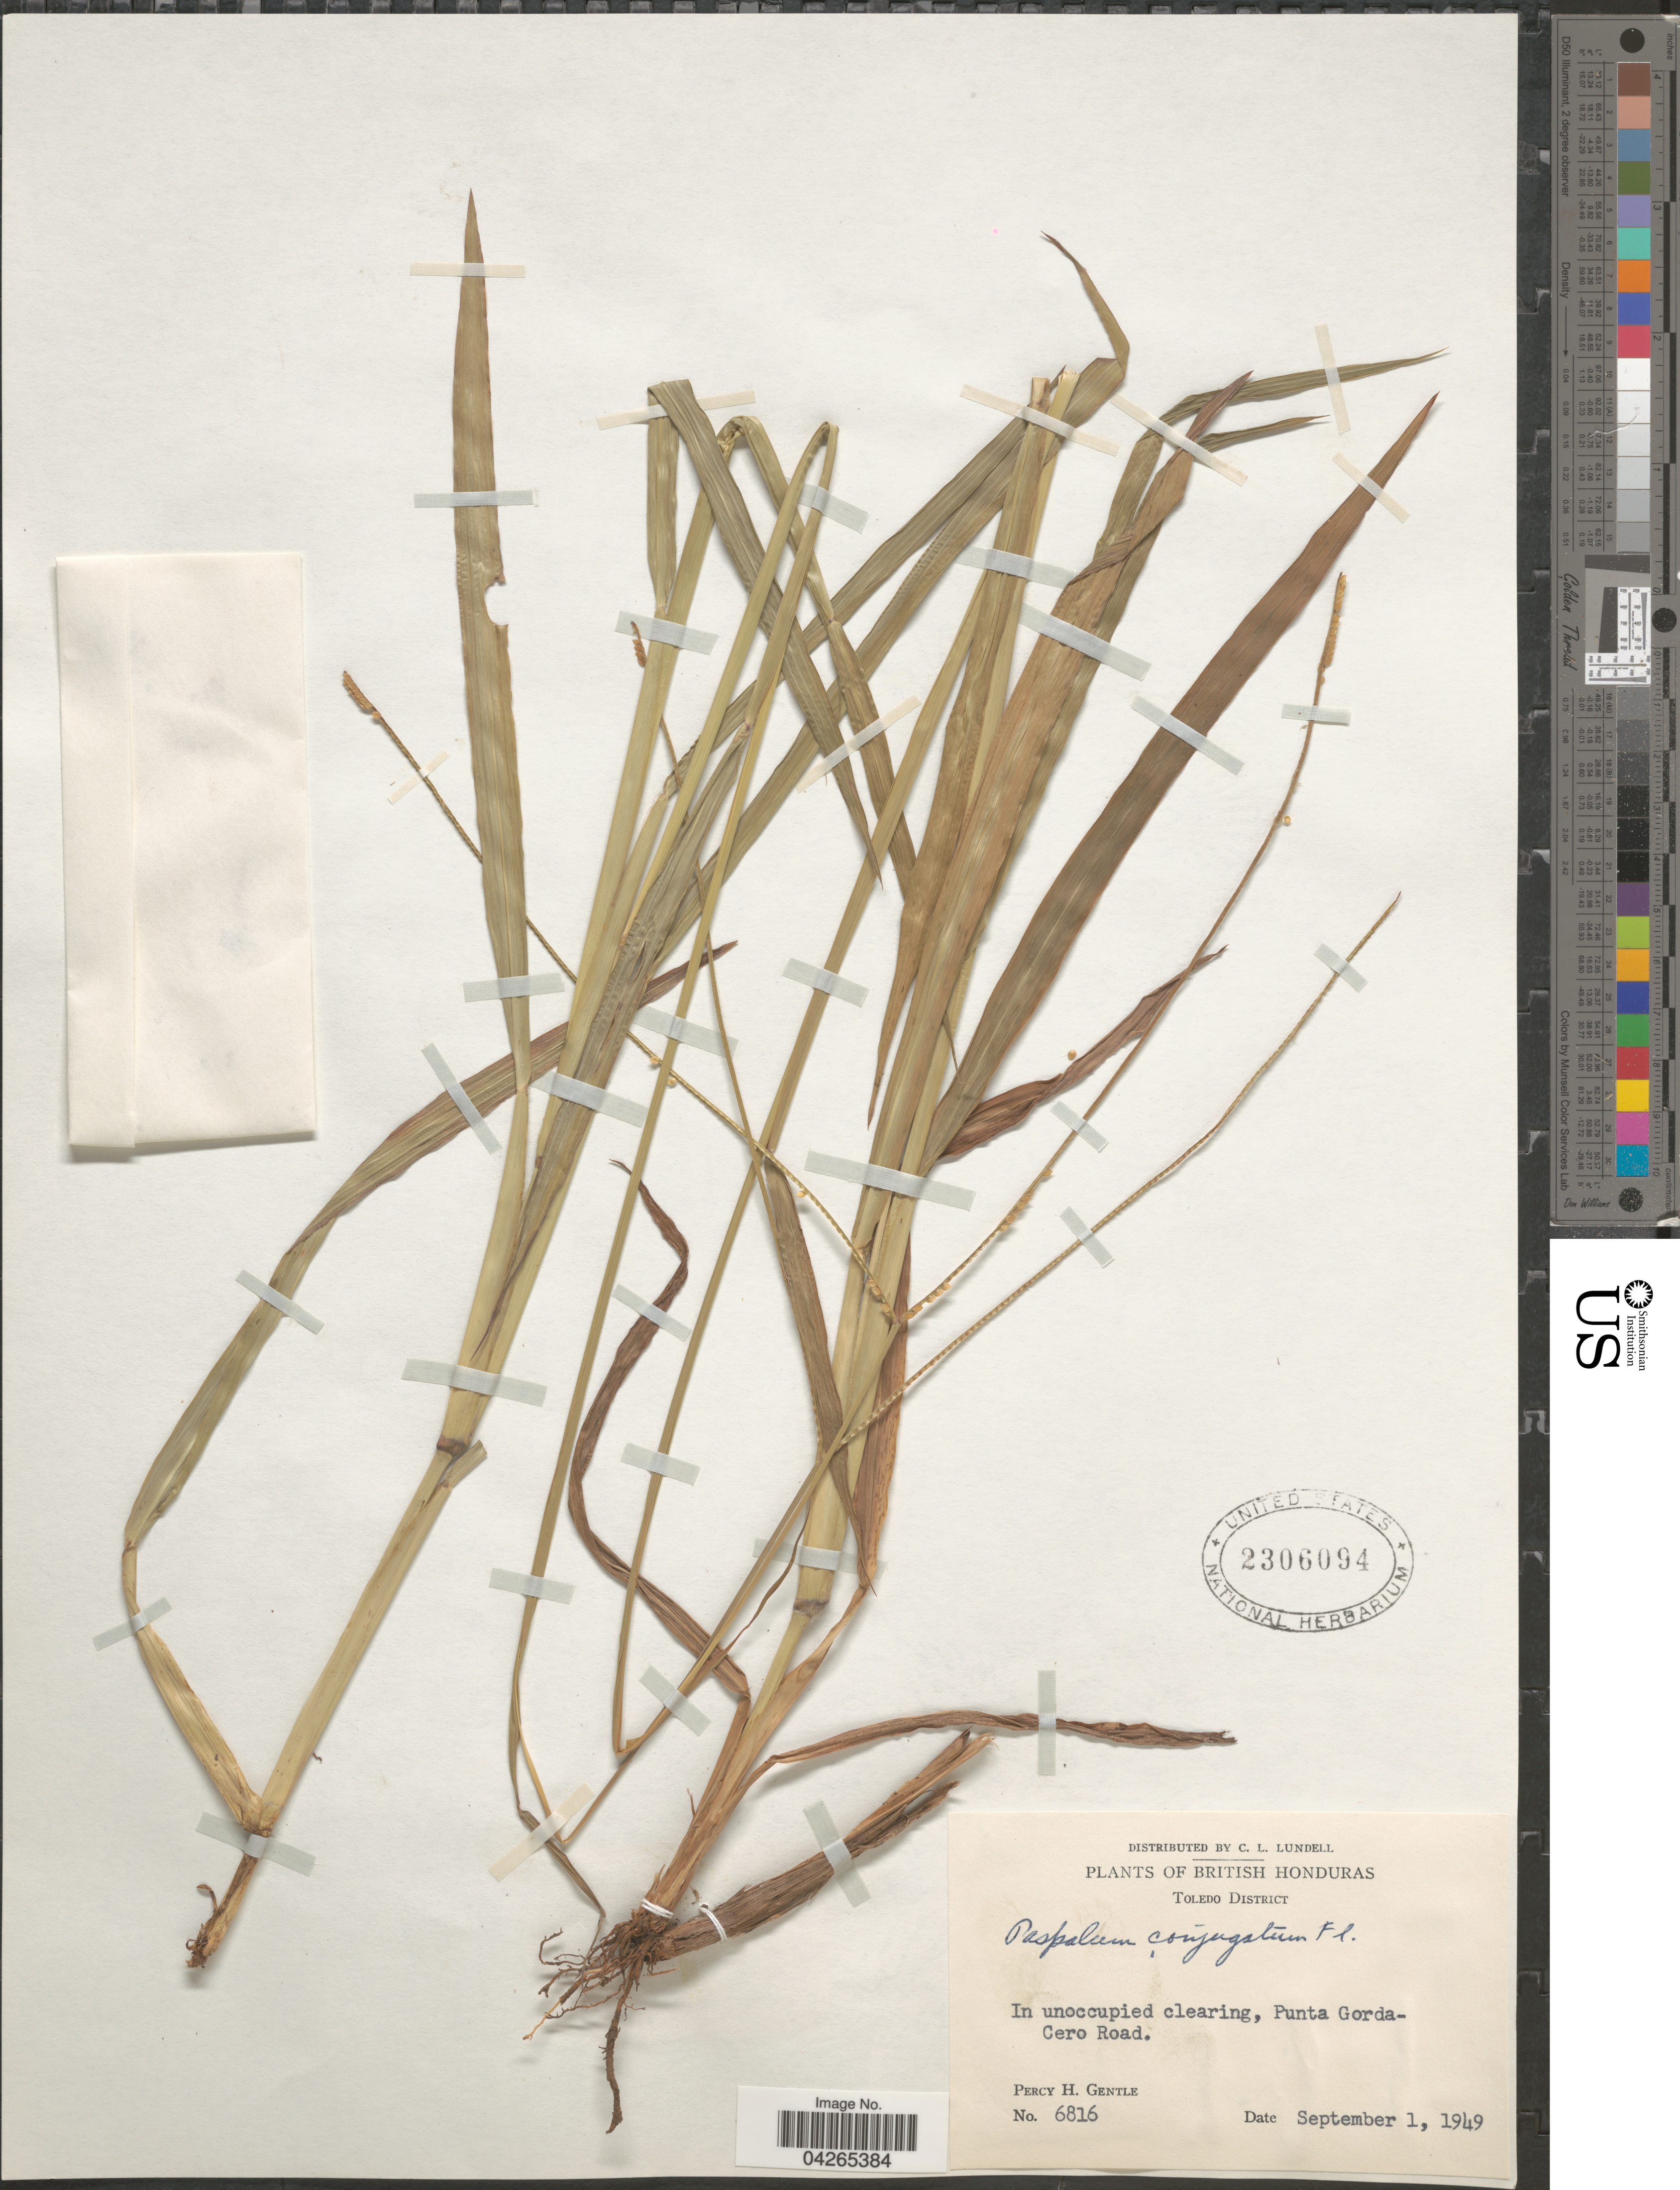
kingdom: Plantae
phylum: Tracheophyta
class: Liliopsida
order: Poales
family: Poaceae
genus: Paspalum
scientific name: Paspalum conjugatum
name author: P.J. Bergius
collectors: P. H. Gentle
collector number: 6816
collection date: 1949-09-01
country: Belize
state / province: Toledo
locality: British Honduras. Toledo District. In unoccupied clearing, Punta Gorda-Cero Road.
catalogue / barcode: US 2306094